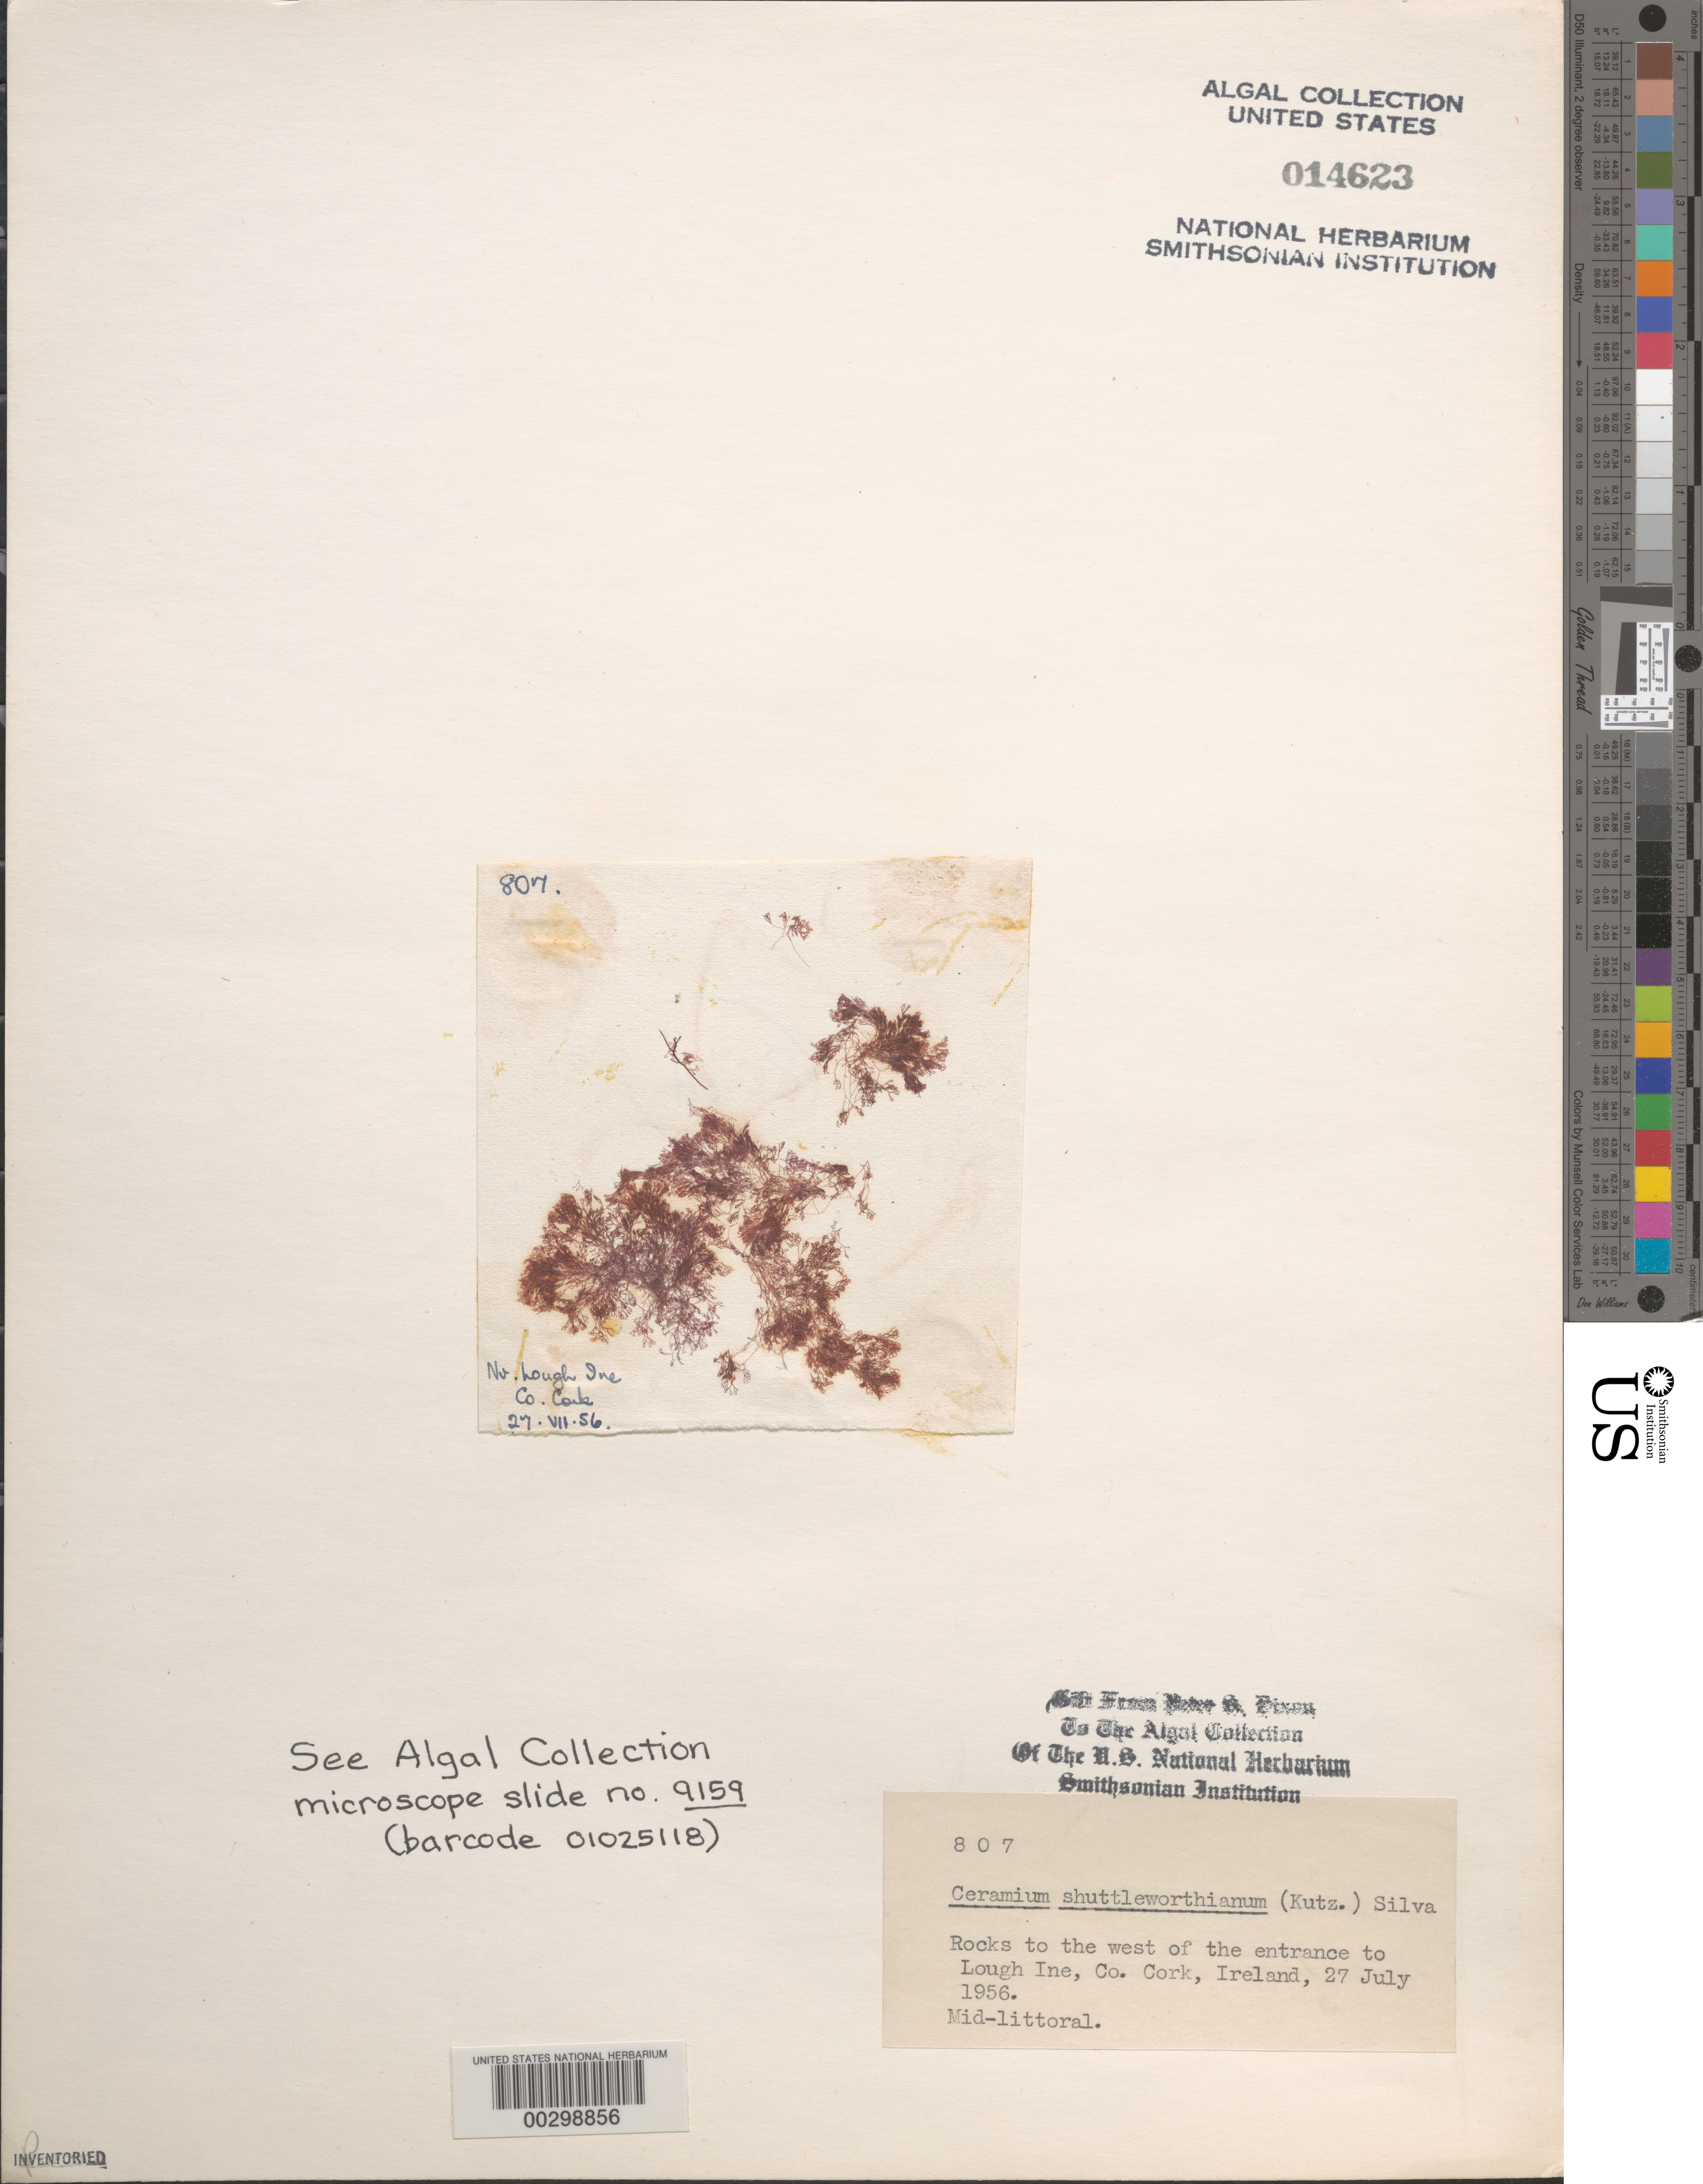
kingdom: Plantae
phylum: Rhodophyta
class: Florideophyceae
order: Ceramiales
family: Ceramiaceae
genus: Ceramium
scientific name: Ceramium shuttleworthianum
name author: (Kütz.) Rabenh.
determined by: Dixon, P. S.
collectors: P. S. Dixon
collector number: PSD 807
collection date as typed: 27 Jul 1956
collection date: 1956-07-27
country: Ireland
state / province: Munster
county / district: Cork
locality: West of Lough Ine entrance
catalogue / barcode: US 14623